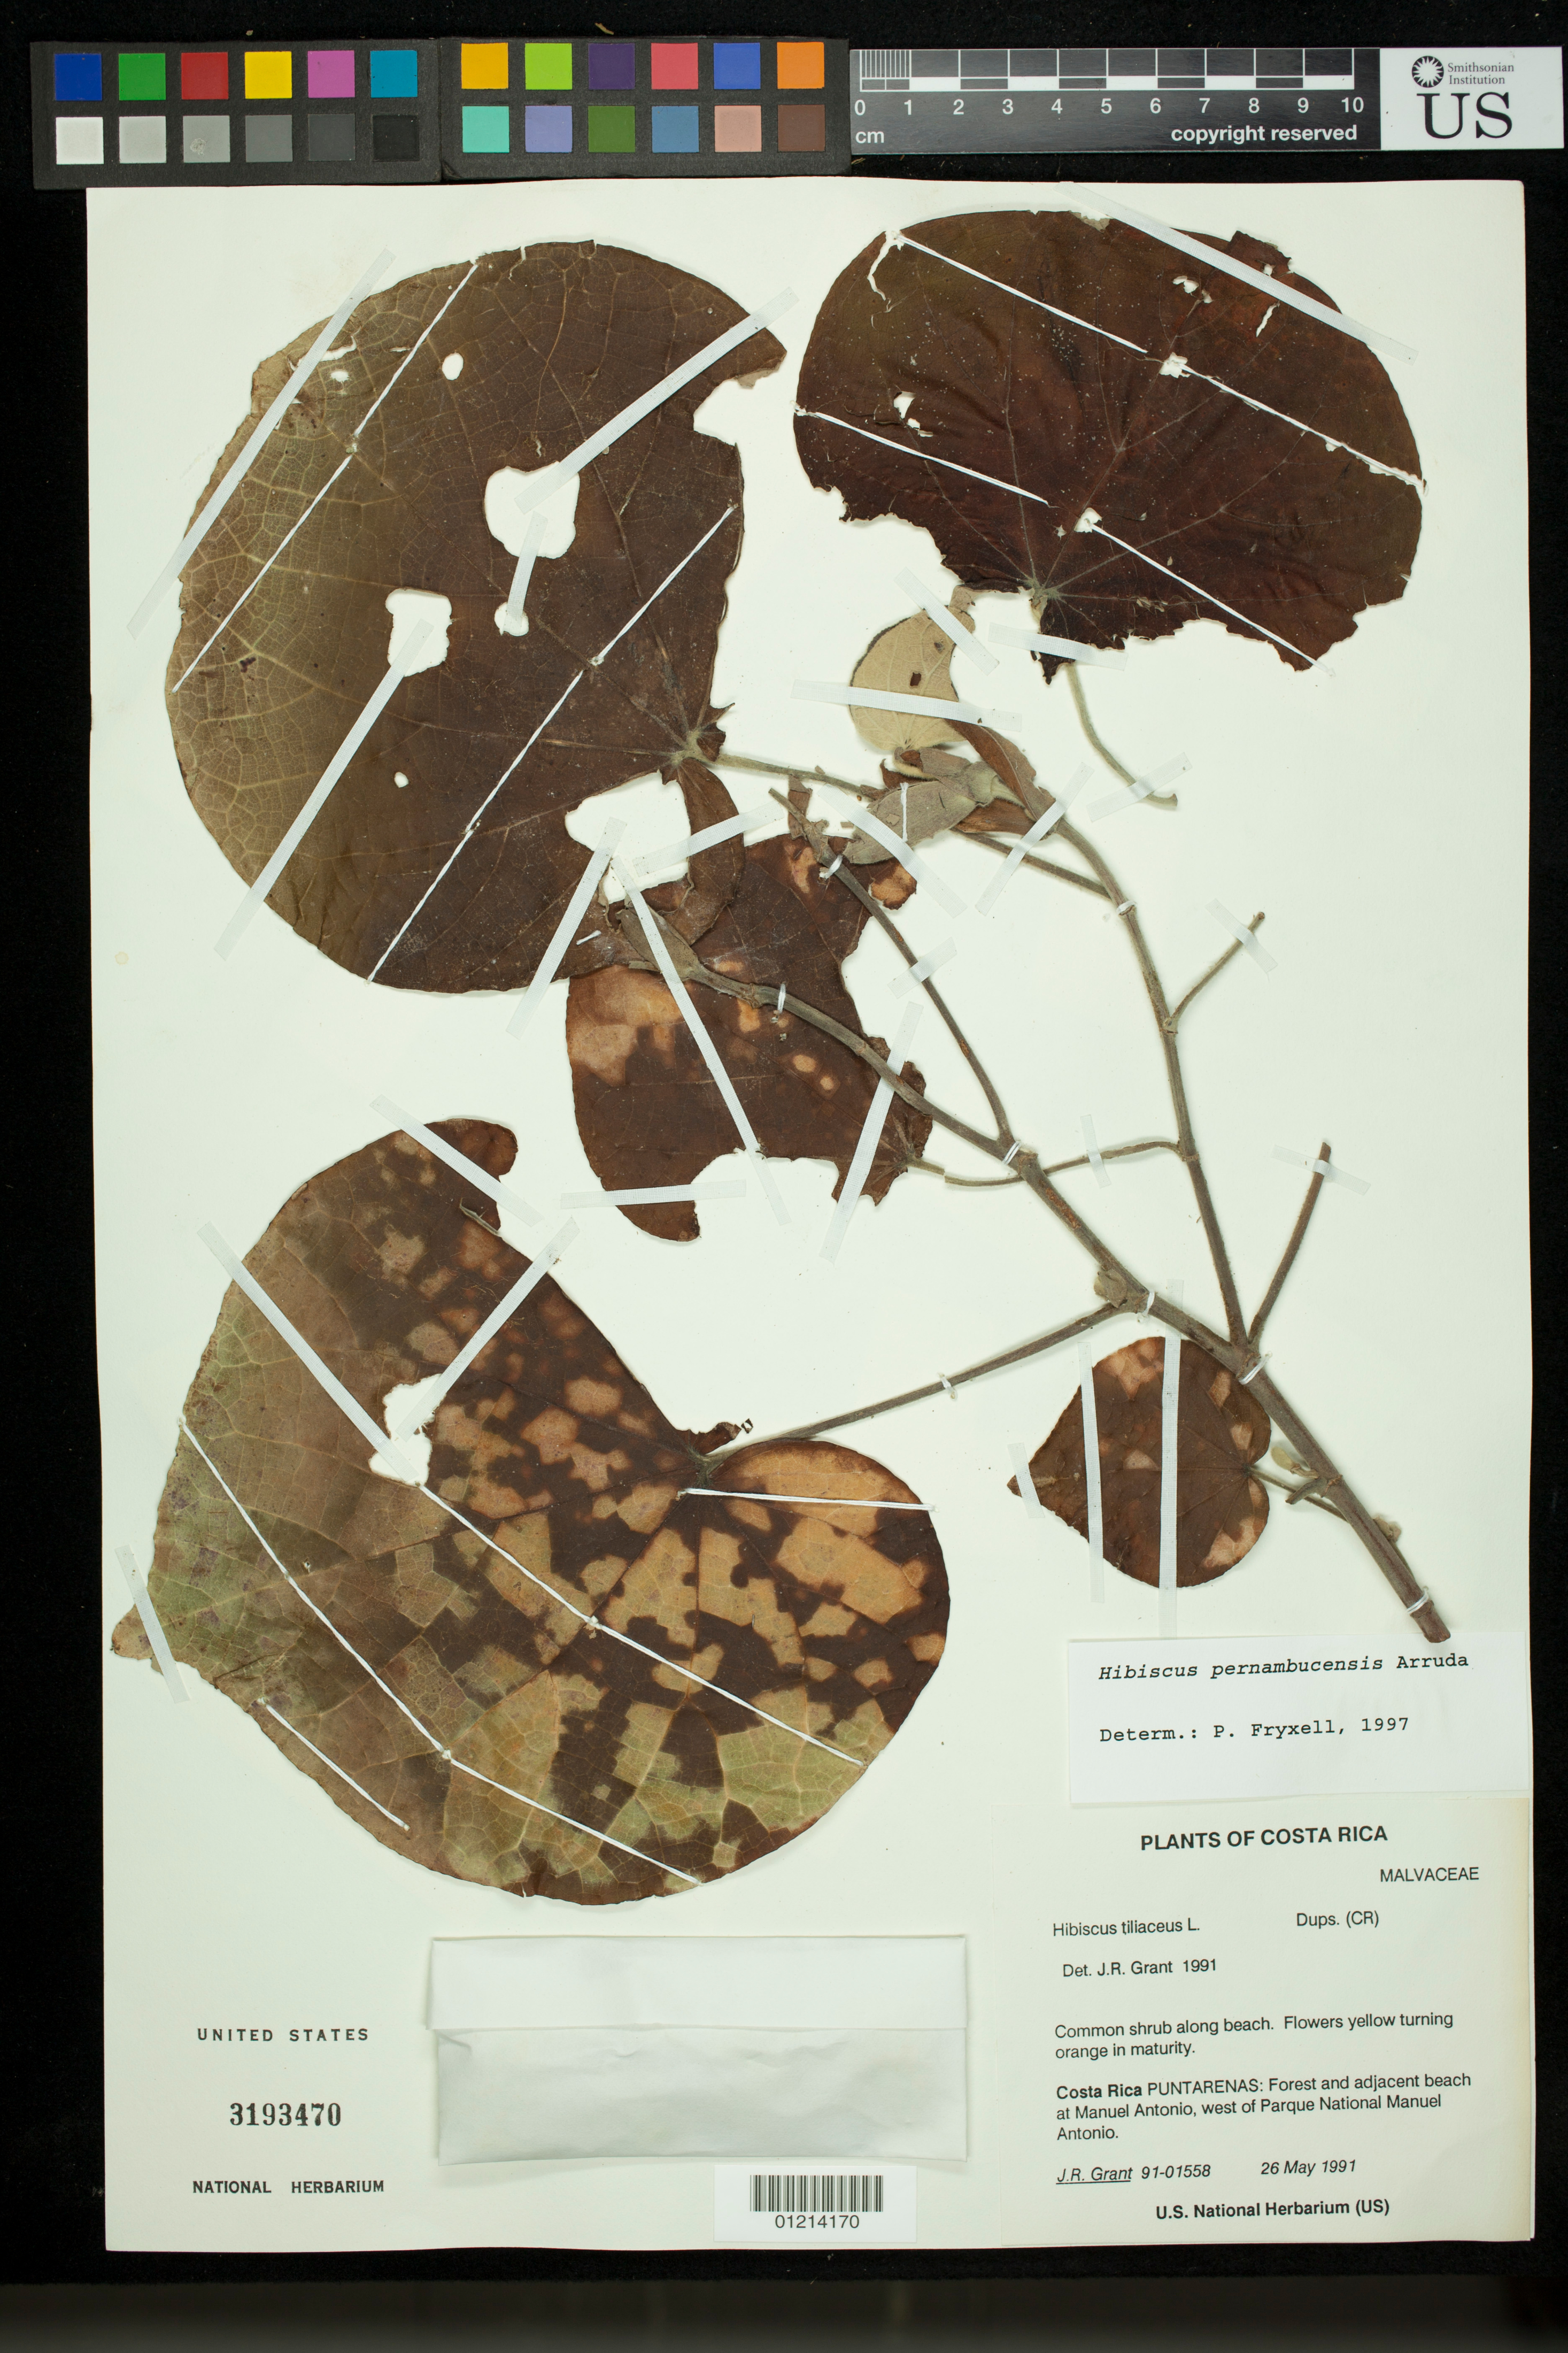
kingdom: Plantae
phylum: Tracheophyta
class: Magnoliopsida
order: Malvales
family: Malvaceae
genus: Talipariti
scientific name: Talipariti tiliaceum var. tiliaceum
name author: (L.) Fryxell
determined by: Dorr, Laurence J., Curator (BOT), Smithsonian Institution - National Museum of Natural History (UNITED STATES)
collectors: J. R. Grant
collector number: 91-01558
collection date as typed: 26 May 1991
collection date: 1991-05-26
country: Costa Rica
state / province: Puntarenas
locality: Puntarenas: Forest and adjacent beach at Manuel Antonia, west of Parque National Manuel Antonio.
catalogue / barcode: US 3193470